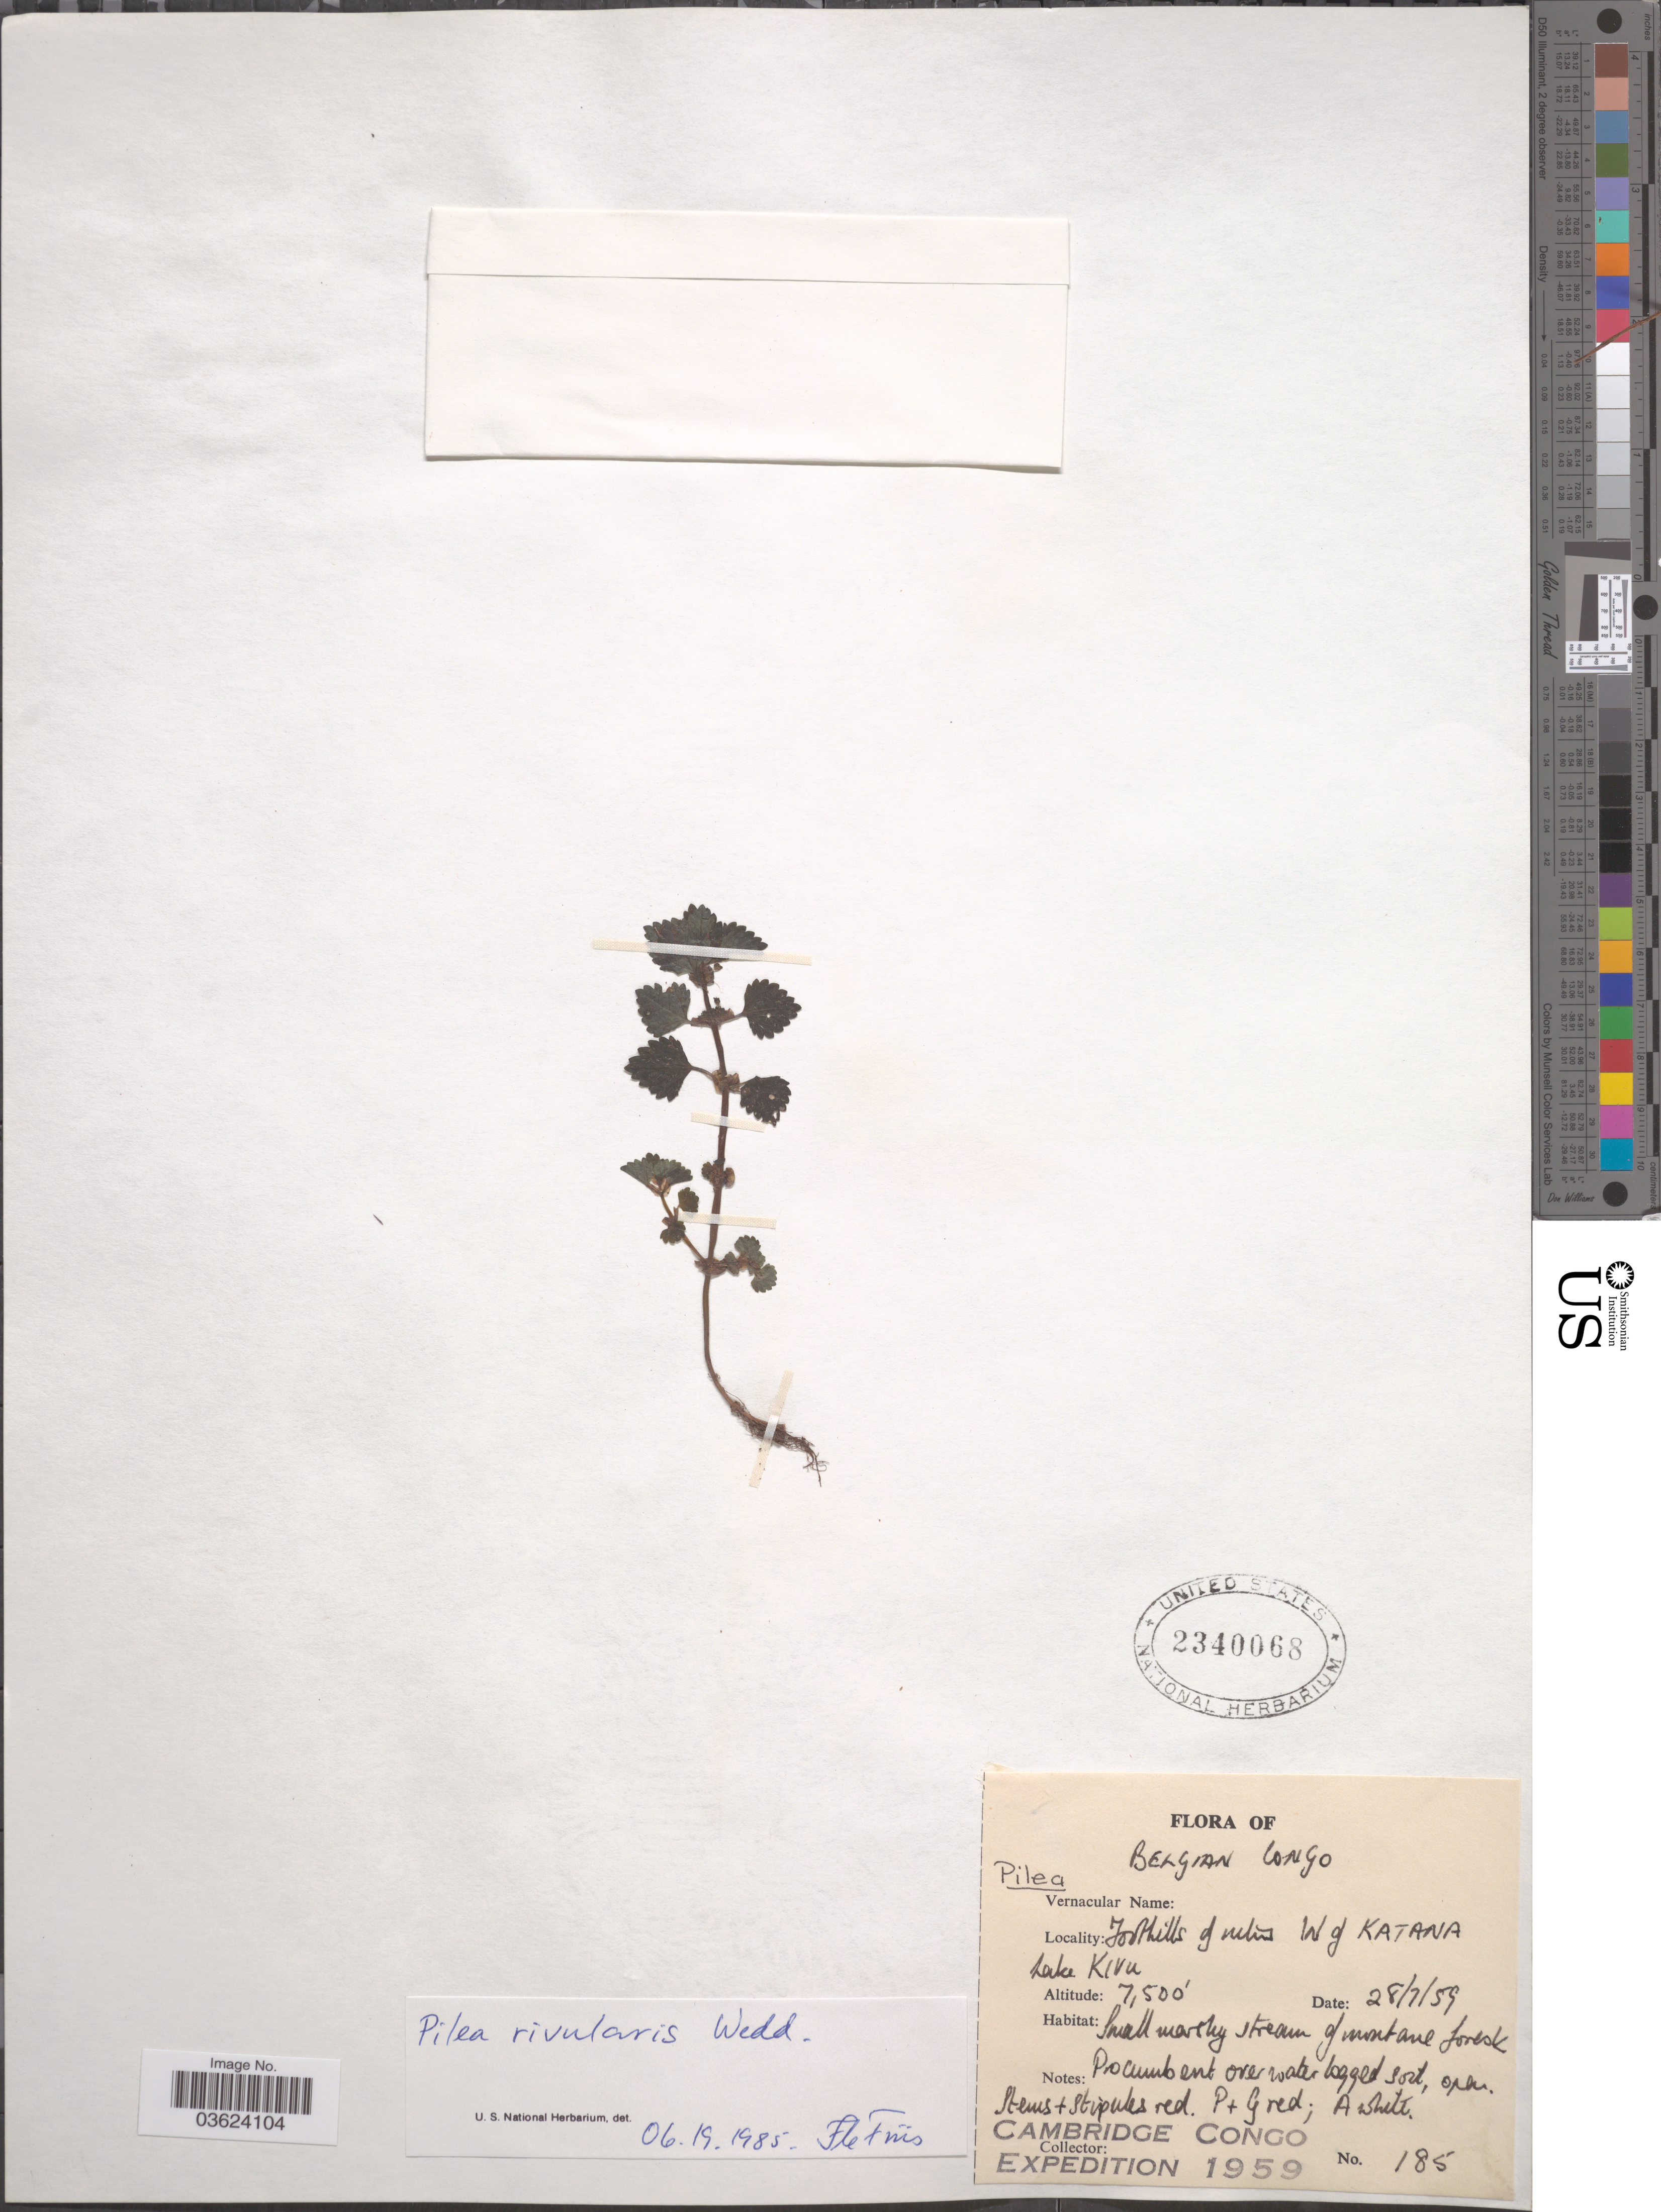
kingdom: Plantae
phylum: Tracheophyta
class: Magnoliopsida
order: Rosales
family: Urticaceae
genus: Pilea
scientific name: Pilea rivularis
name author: Wedd.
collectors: Cambridge Congo Expedition 1959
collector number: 185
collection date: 1959-07-28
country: Congo, Democratic Republic of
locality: Belgian Congo. Foothills of mtns W of Katana Lake Kivu.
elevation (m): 2286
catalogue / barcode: US 2340068